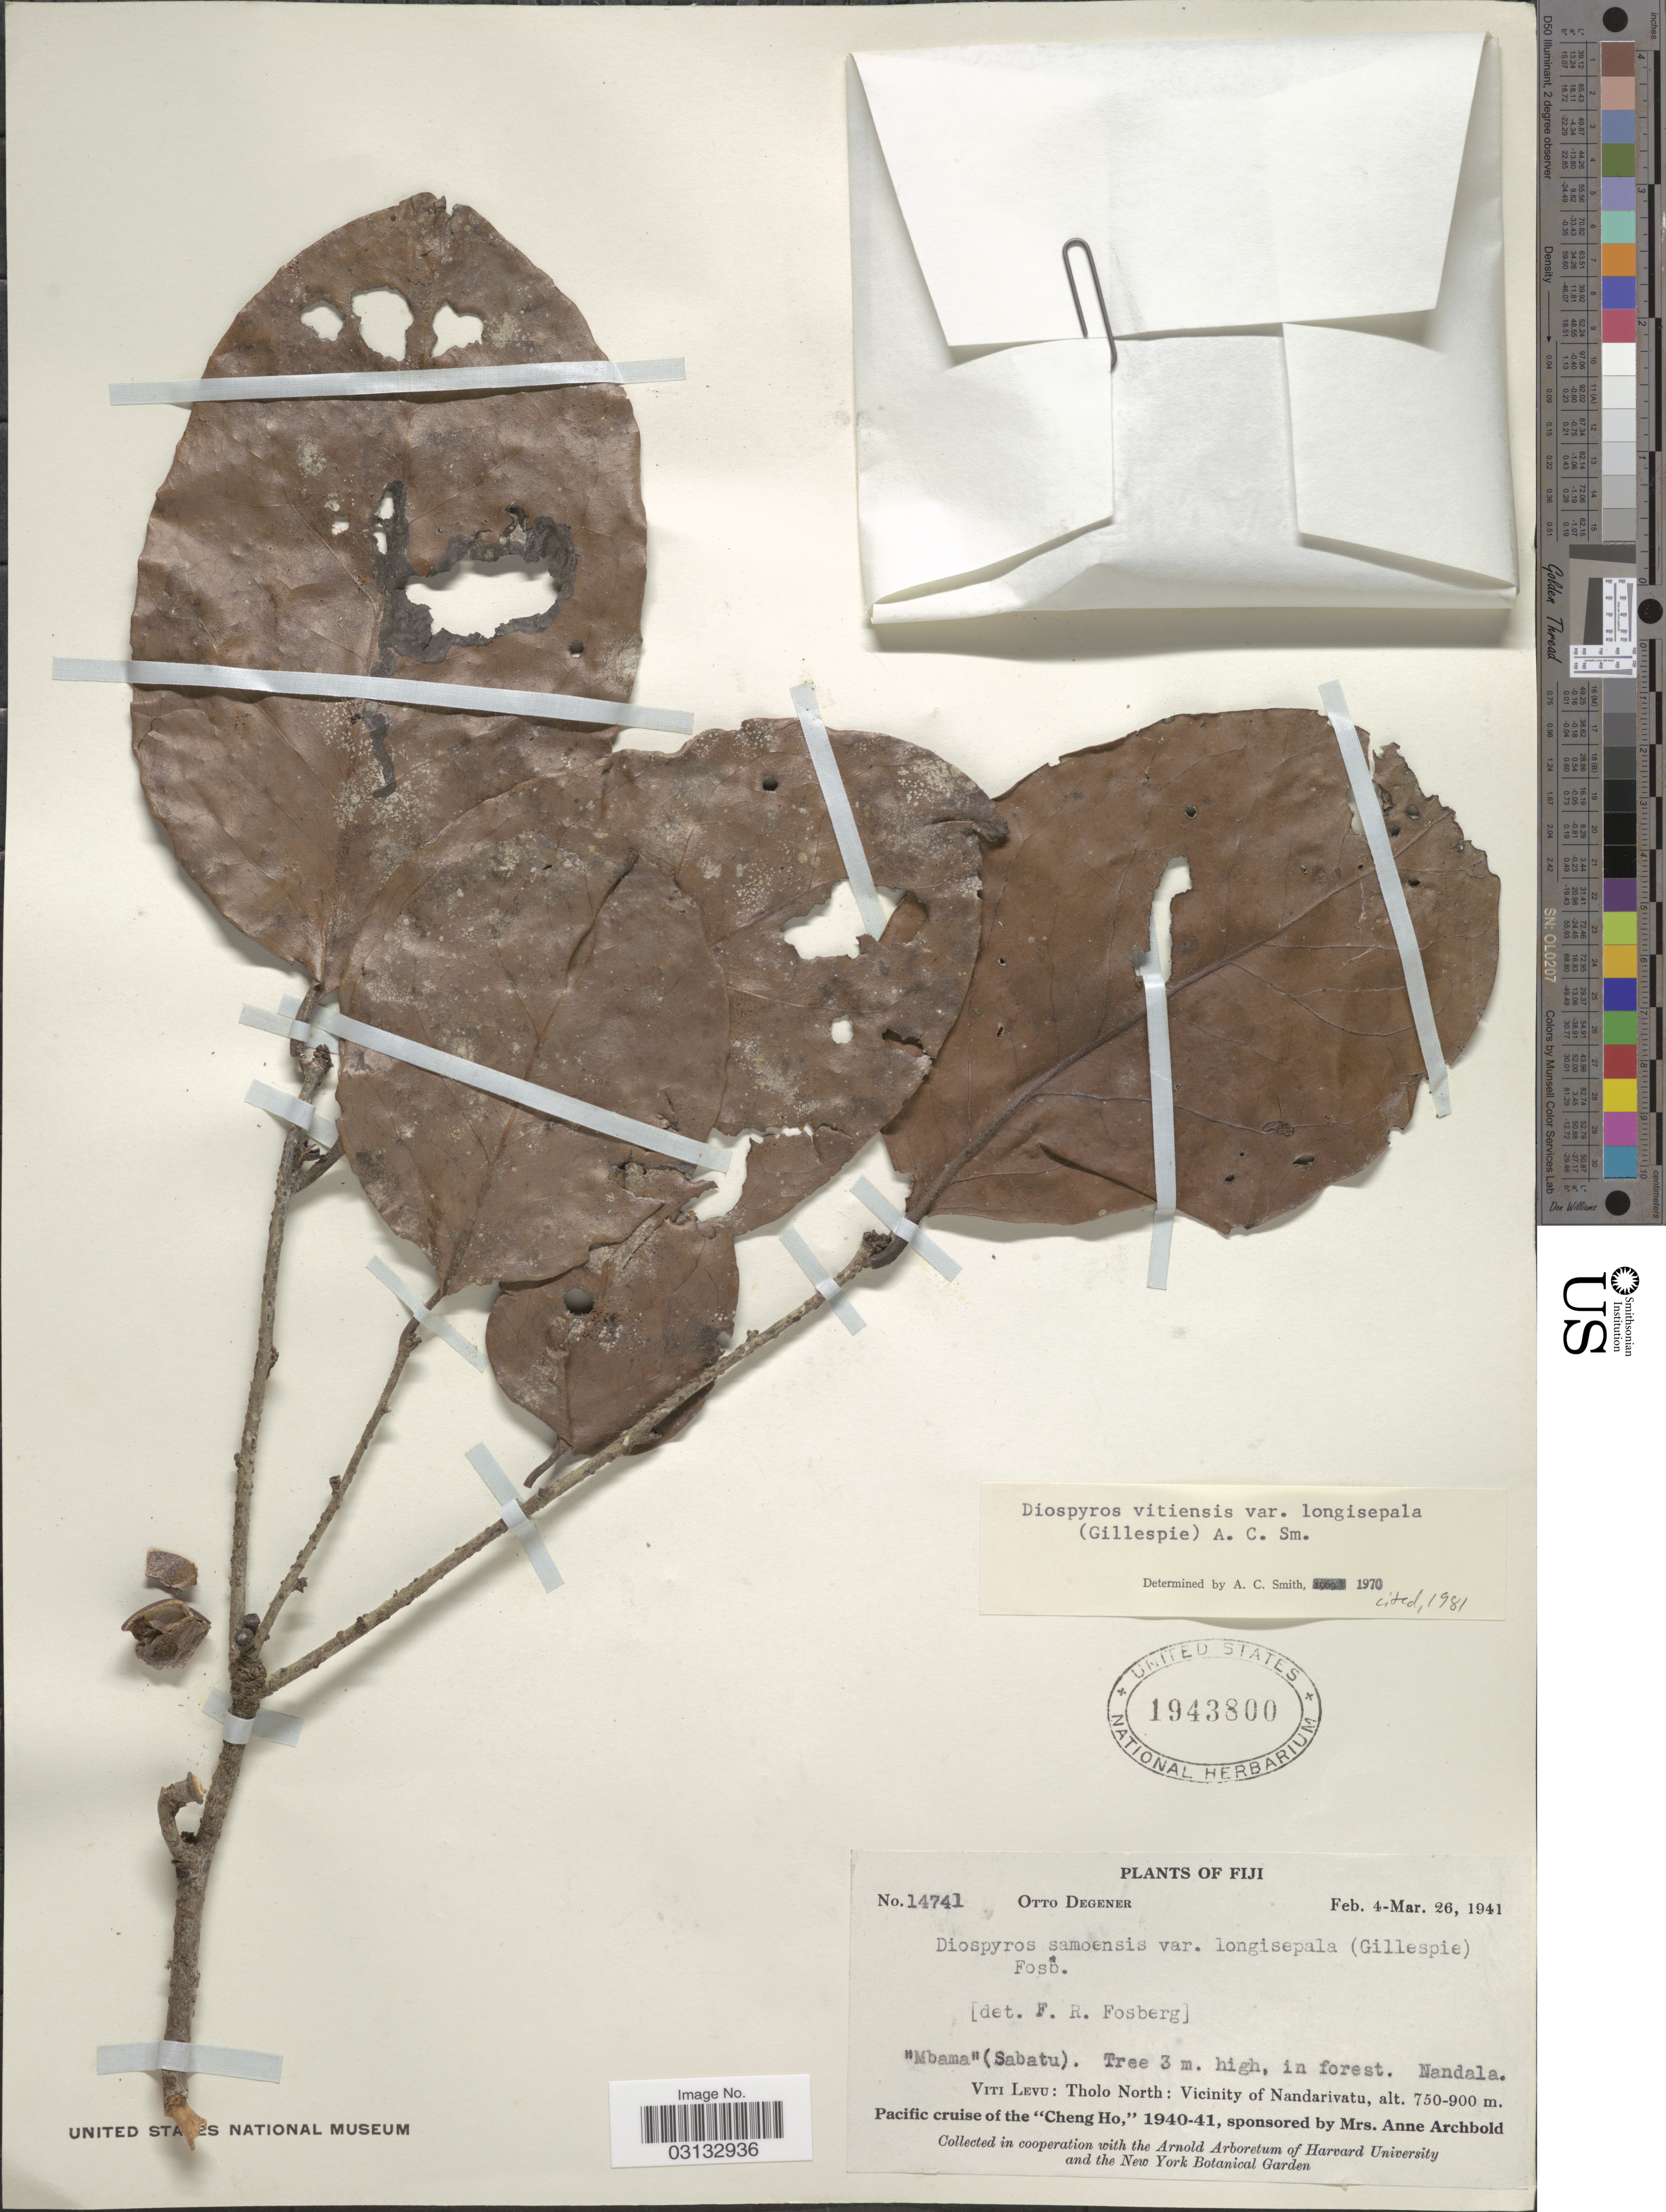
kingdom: Plantae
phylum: Tracheophyta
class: Magnoliopsida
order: Ericales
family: Ebenaceae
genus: Diospyros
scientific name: Diospyros vitiensis var. longisepala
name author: (Gillespie) A.C. Sm.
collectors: O. Degener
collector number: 14741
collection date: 1941-02-04/1941-03-26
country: Fiji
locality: Nandala. Viti Levu: Tholo North: Vicinity of Nandarivatu.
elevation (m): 750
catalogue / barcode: US 1943800